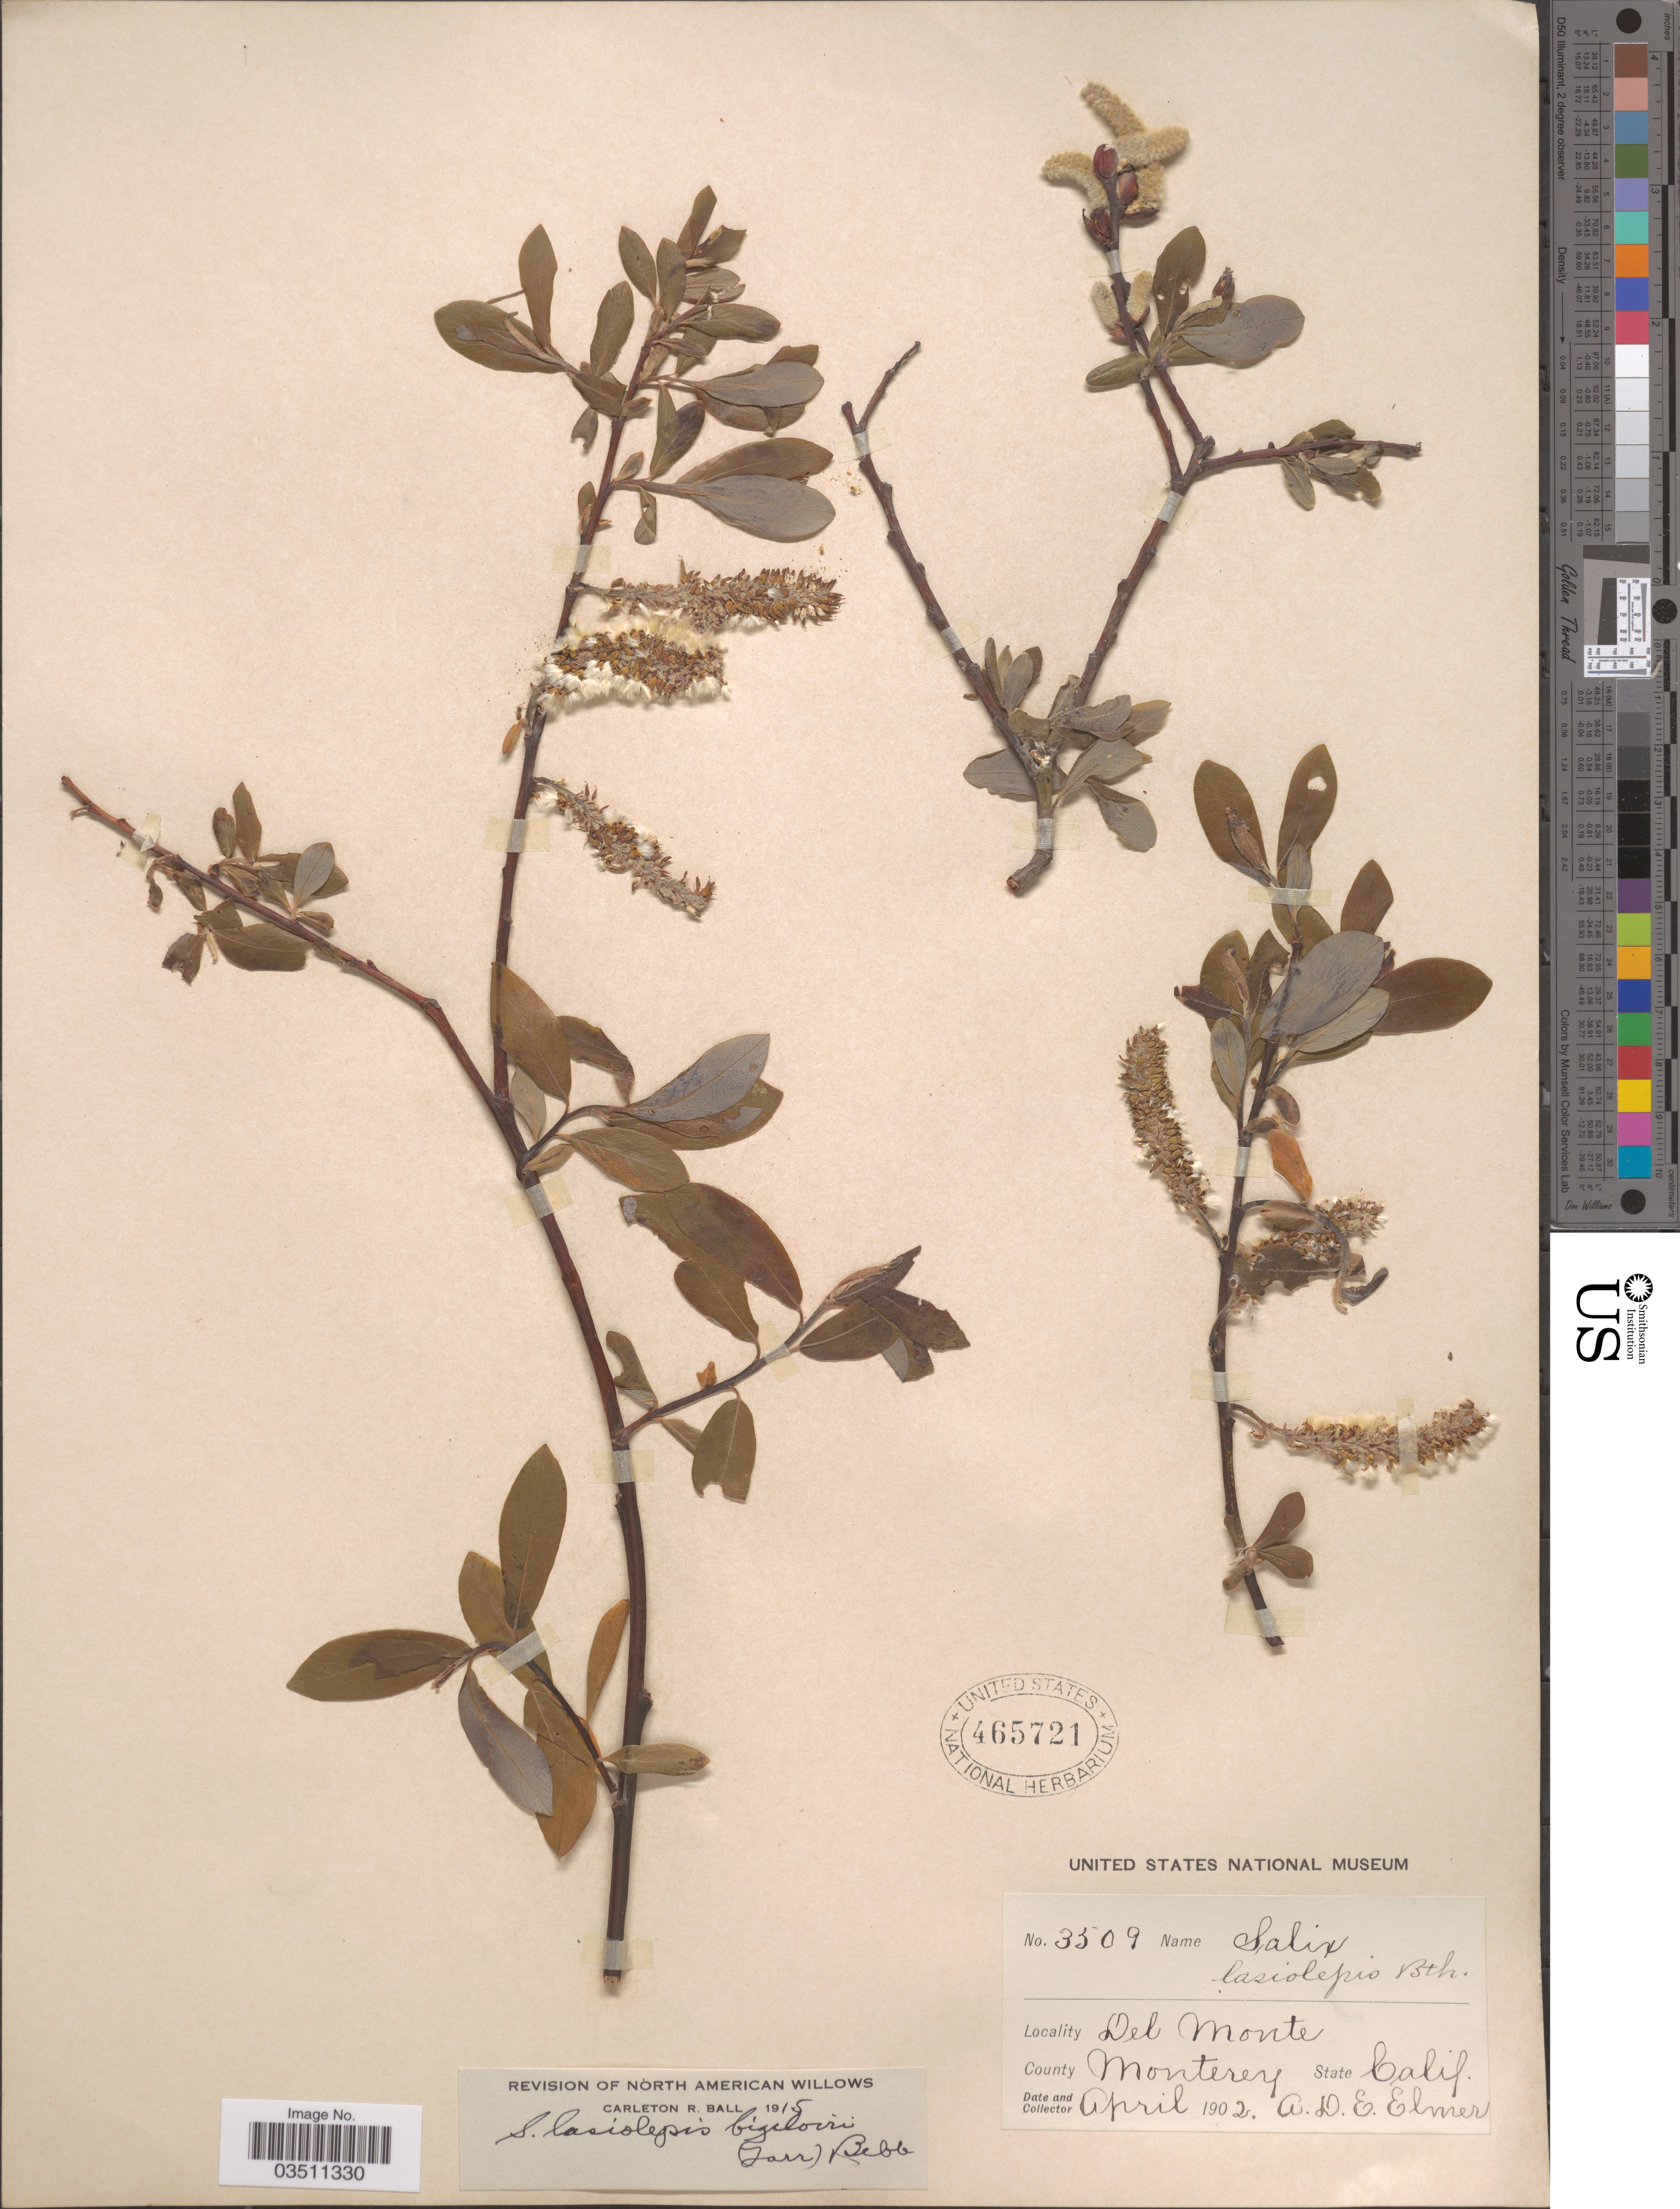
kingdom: Plantae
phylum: Tracheophyta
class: Magnoliopsida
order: Malpighiales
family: Salicaceae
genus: Salix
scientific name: Salix lasiolepis var. bigelovii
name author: Benth.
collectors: A. D. E. Elmer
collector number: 3509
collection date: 1902-04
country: United States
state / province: California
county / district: Monterey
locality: Del Monte. County Monterey.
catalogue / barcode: US 465721